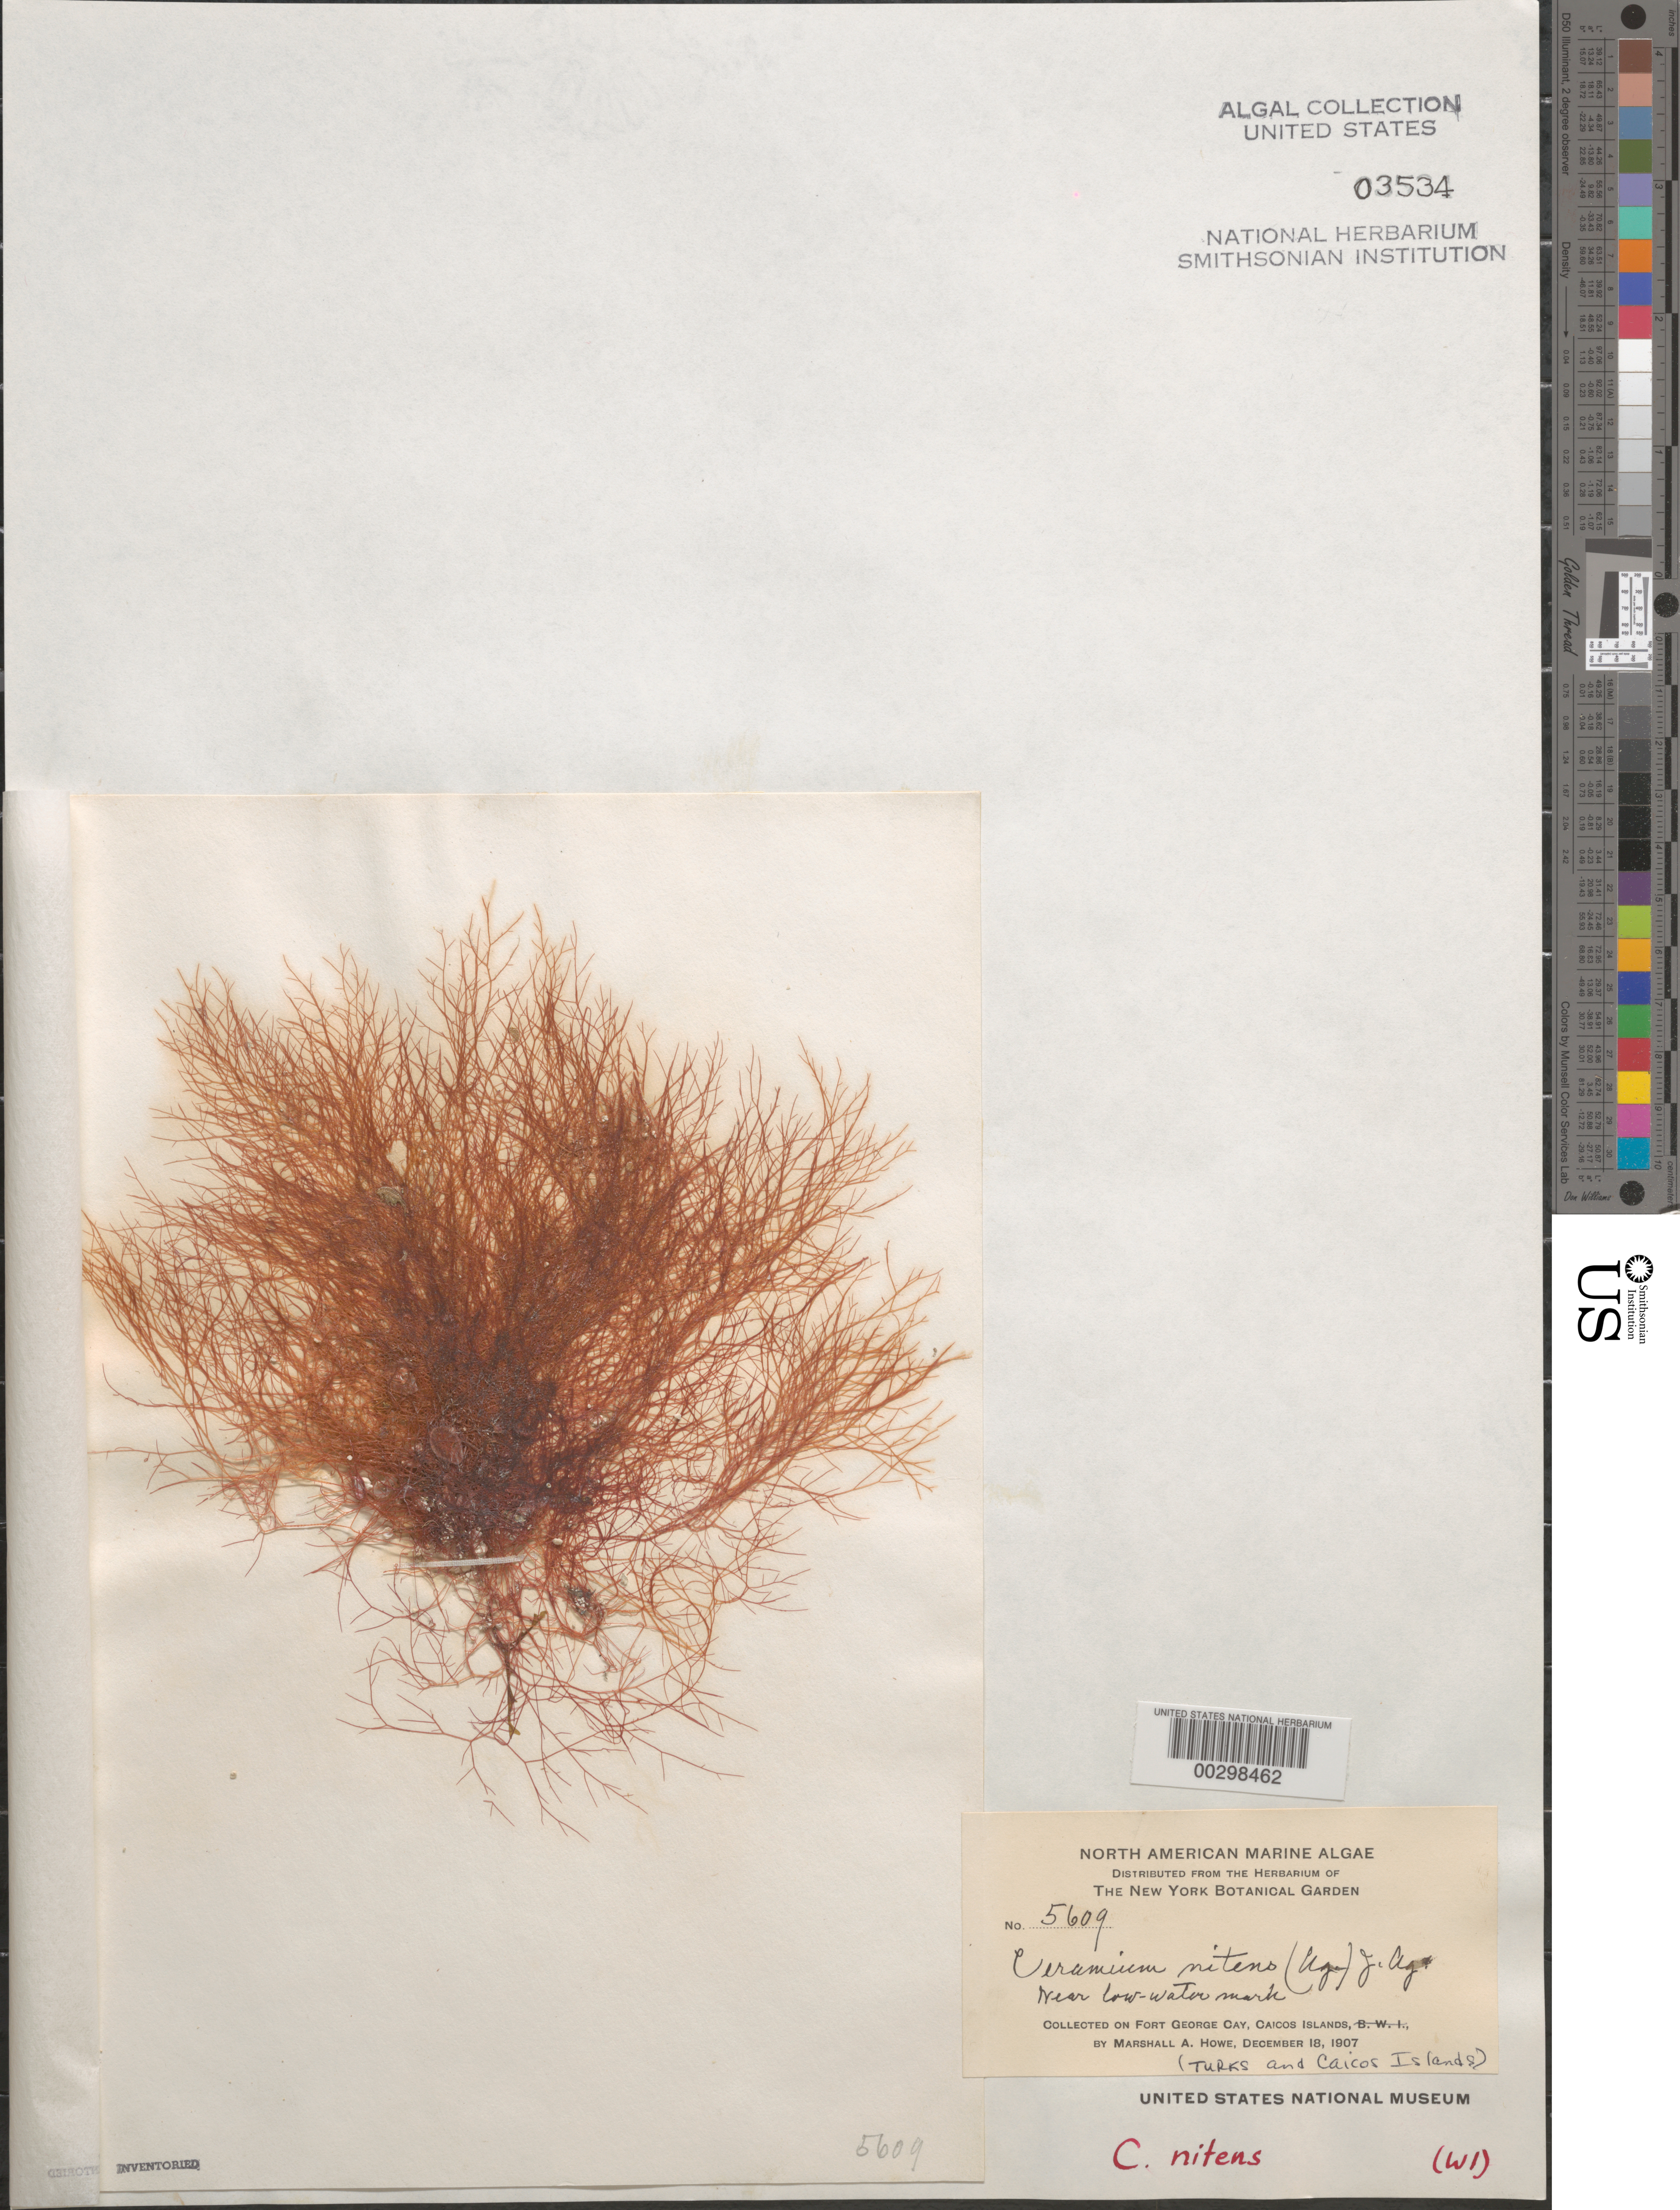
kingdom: Plantae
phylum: Rhodophyta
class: Florideophyceae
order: Ceramiales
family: Ceramiaceae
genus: Ceramium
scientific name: Ceramium nitens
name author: (C. Agardh) J. Agardh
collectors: M. A. Howe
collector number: MAH 5609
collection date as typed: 18 Dec 1907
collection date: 1907-12-18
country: Turks and Caicos Islands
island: Fort George Cay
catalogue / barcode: US 3534